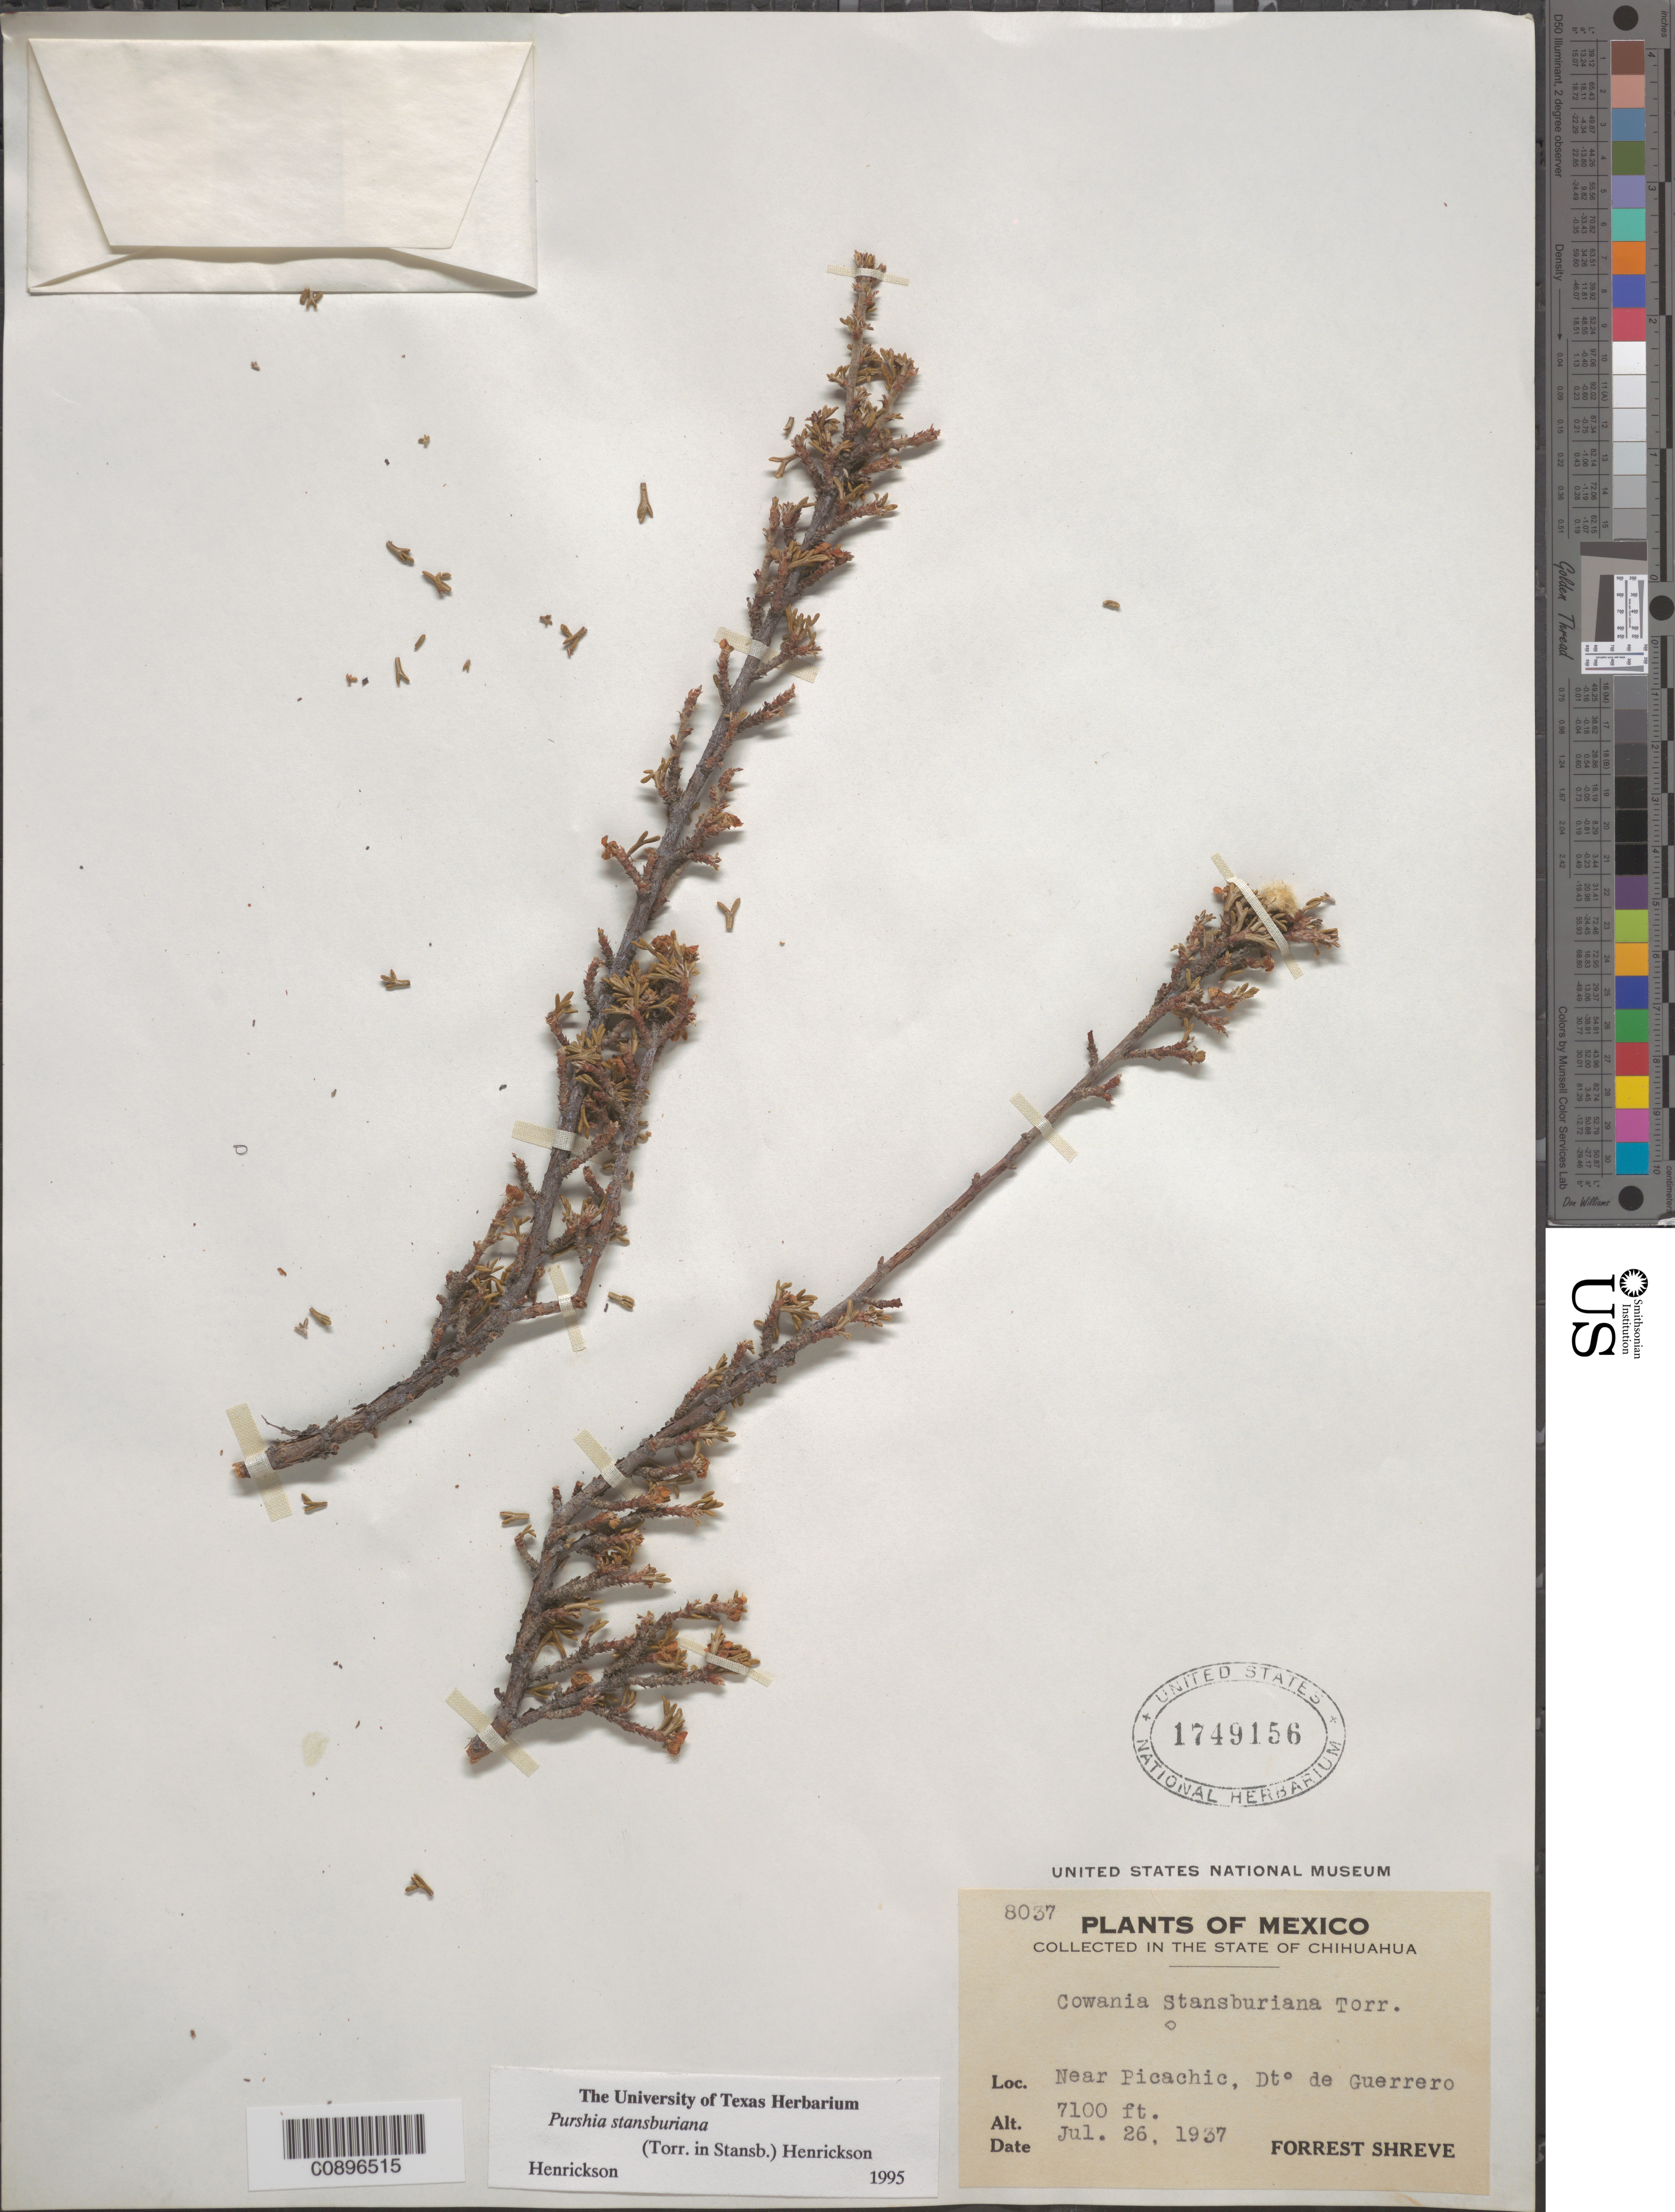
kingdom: Plantae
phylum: Tracheophyta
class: Magnoliopsida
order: Rosales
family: Rosaceae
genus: Purshia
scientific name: Purshia stansburyana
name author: (Torr.) Henrickson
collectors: F. Shreve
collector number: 8037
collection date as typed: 26 Jul 1937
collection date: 1937-07-26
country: Mexico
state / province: Chihuahua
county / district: Guerrero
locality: Near Picachic, Dto. de Guerrero, Chihuahua.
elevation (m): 2164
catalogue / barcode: US 1749156